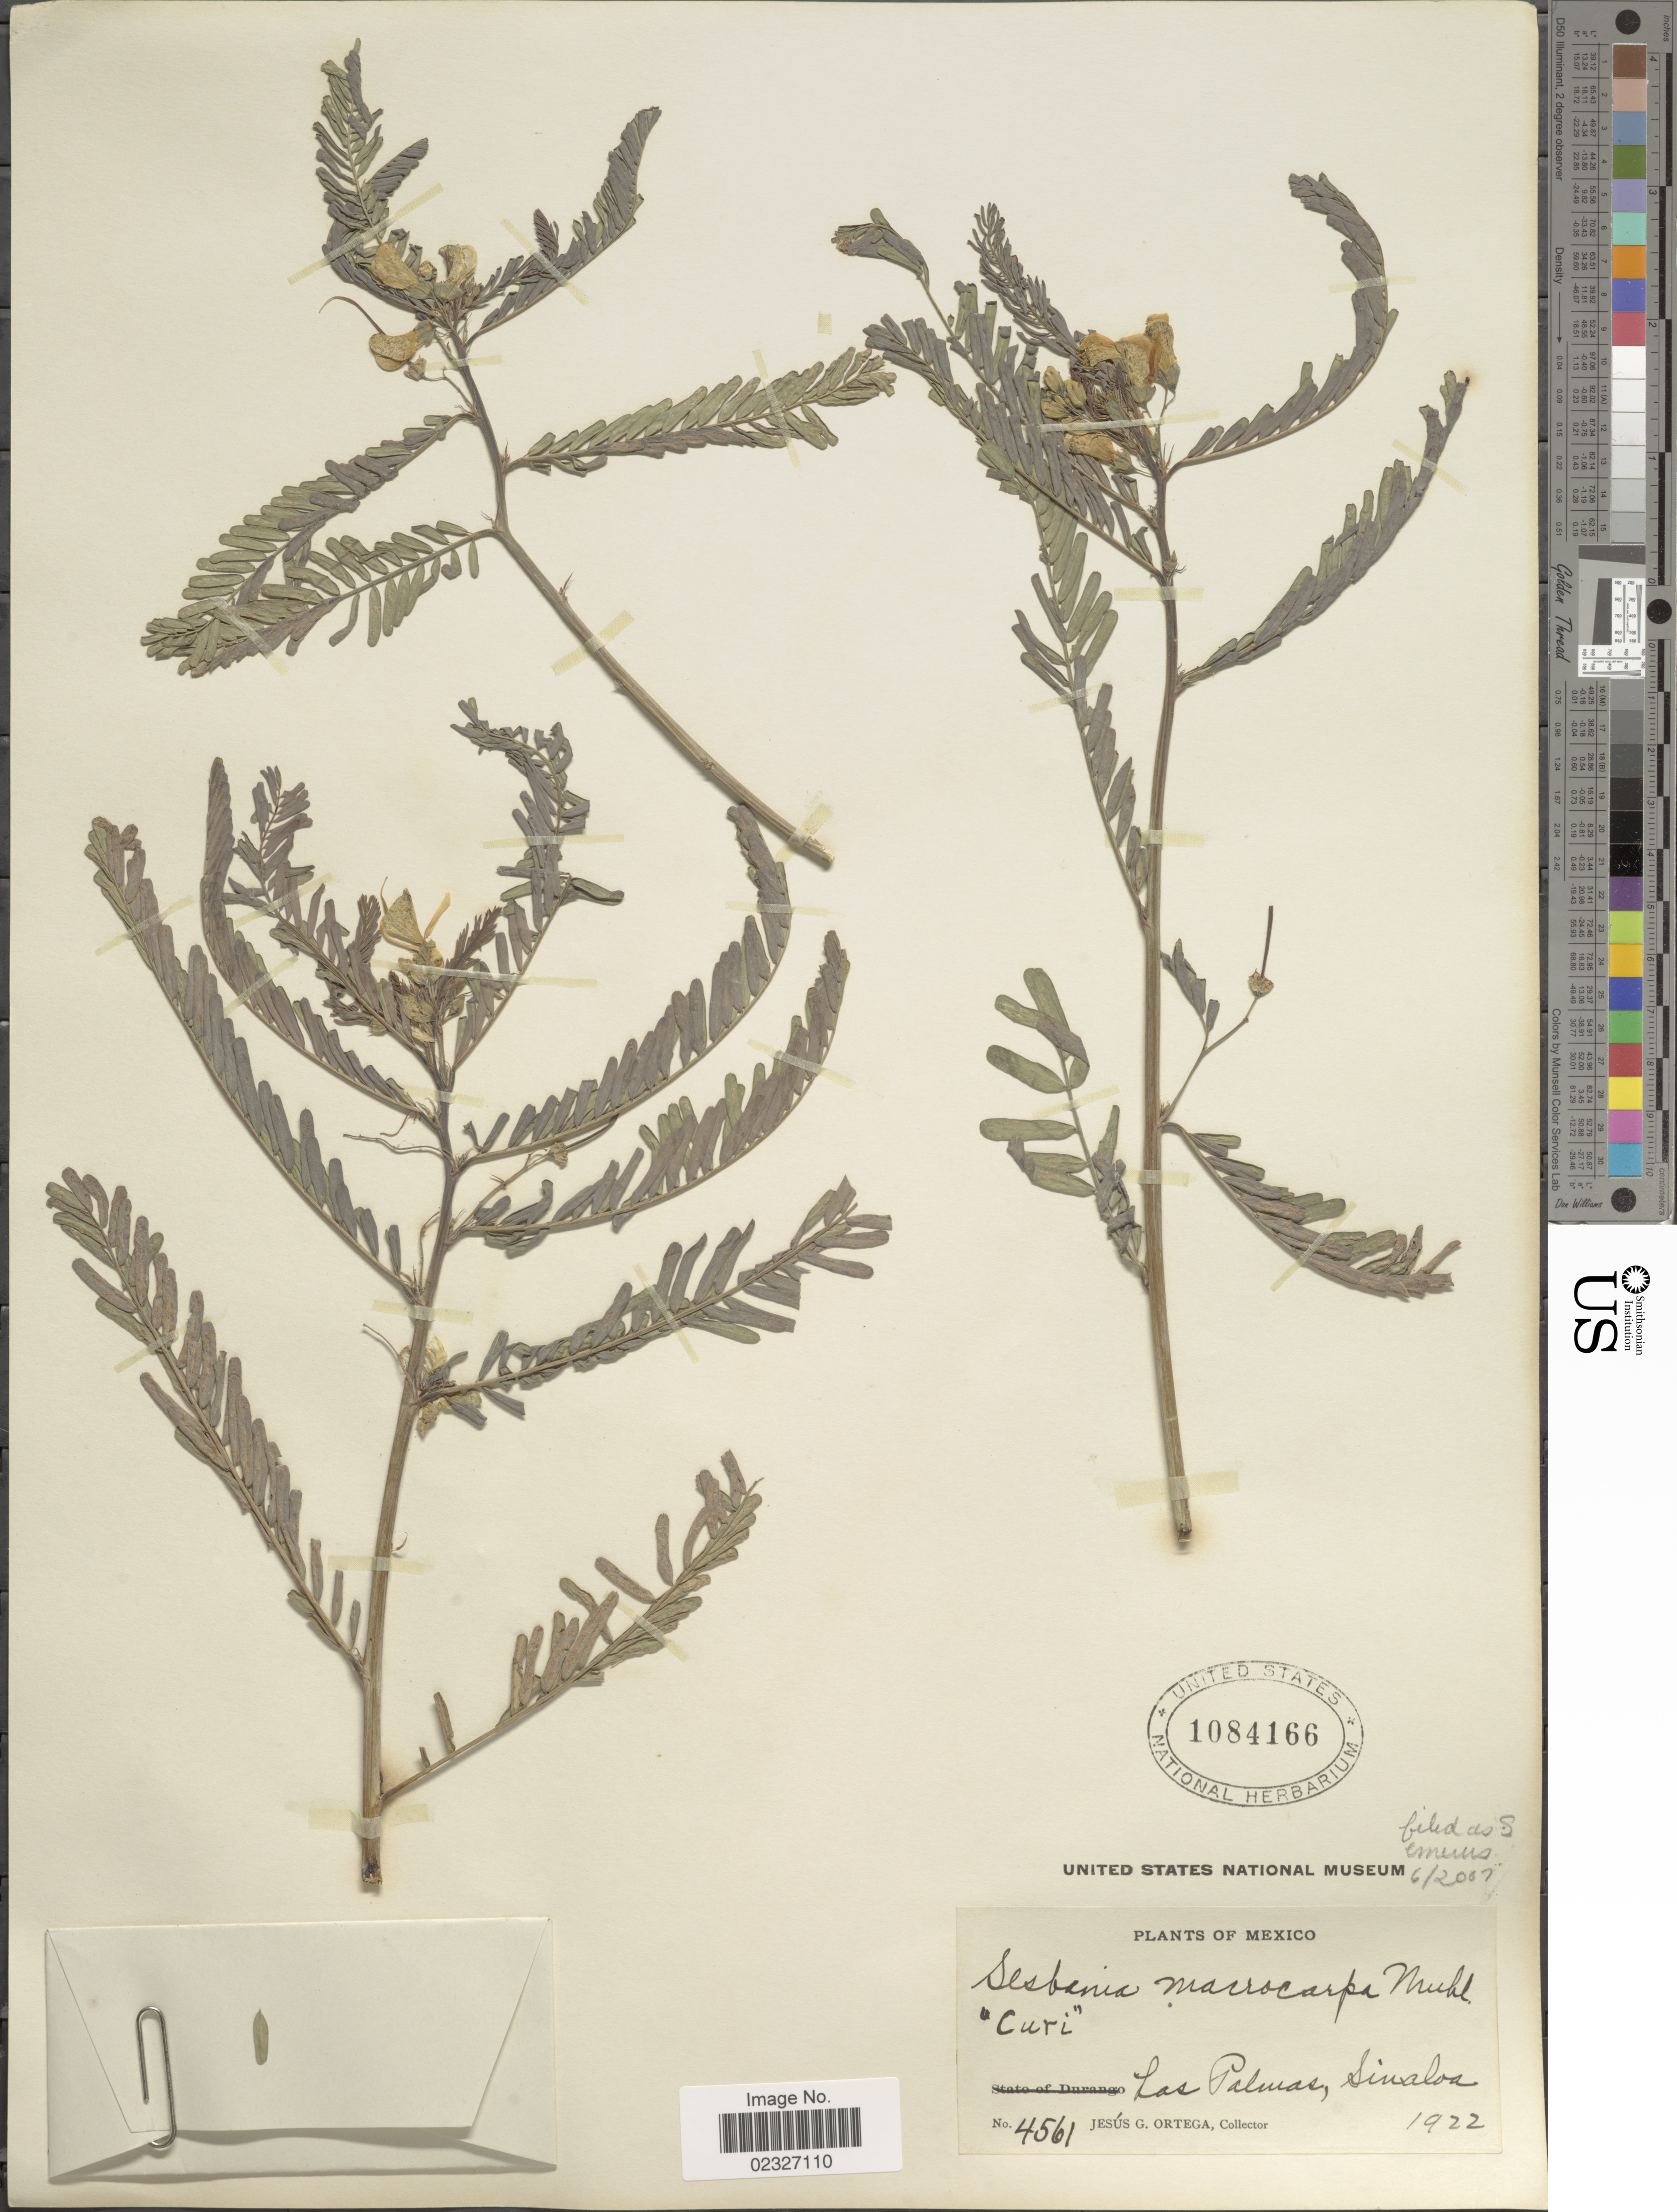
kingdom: Plantae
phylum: Tracheophyta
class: Magnoliopsida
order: Fabales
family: Fabaceae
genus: Sesbania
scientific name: Sesbania emerus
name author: (Aubl.) Urb.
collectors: J. Ortega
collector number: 4561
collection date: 1922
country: Mexico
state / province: Sinaloa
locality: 'Curi', Las Palmas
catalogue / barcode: US 1084166